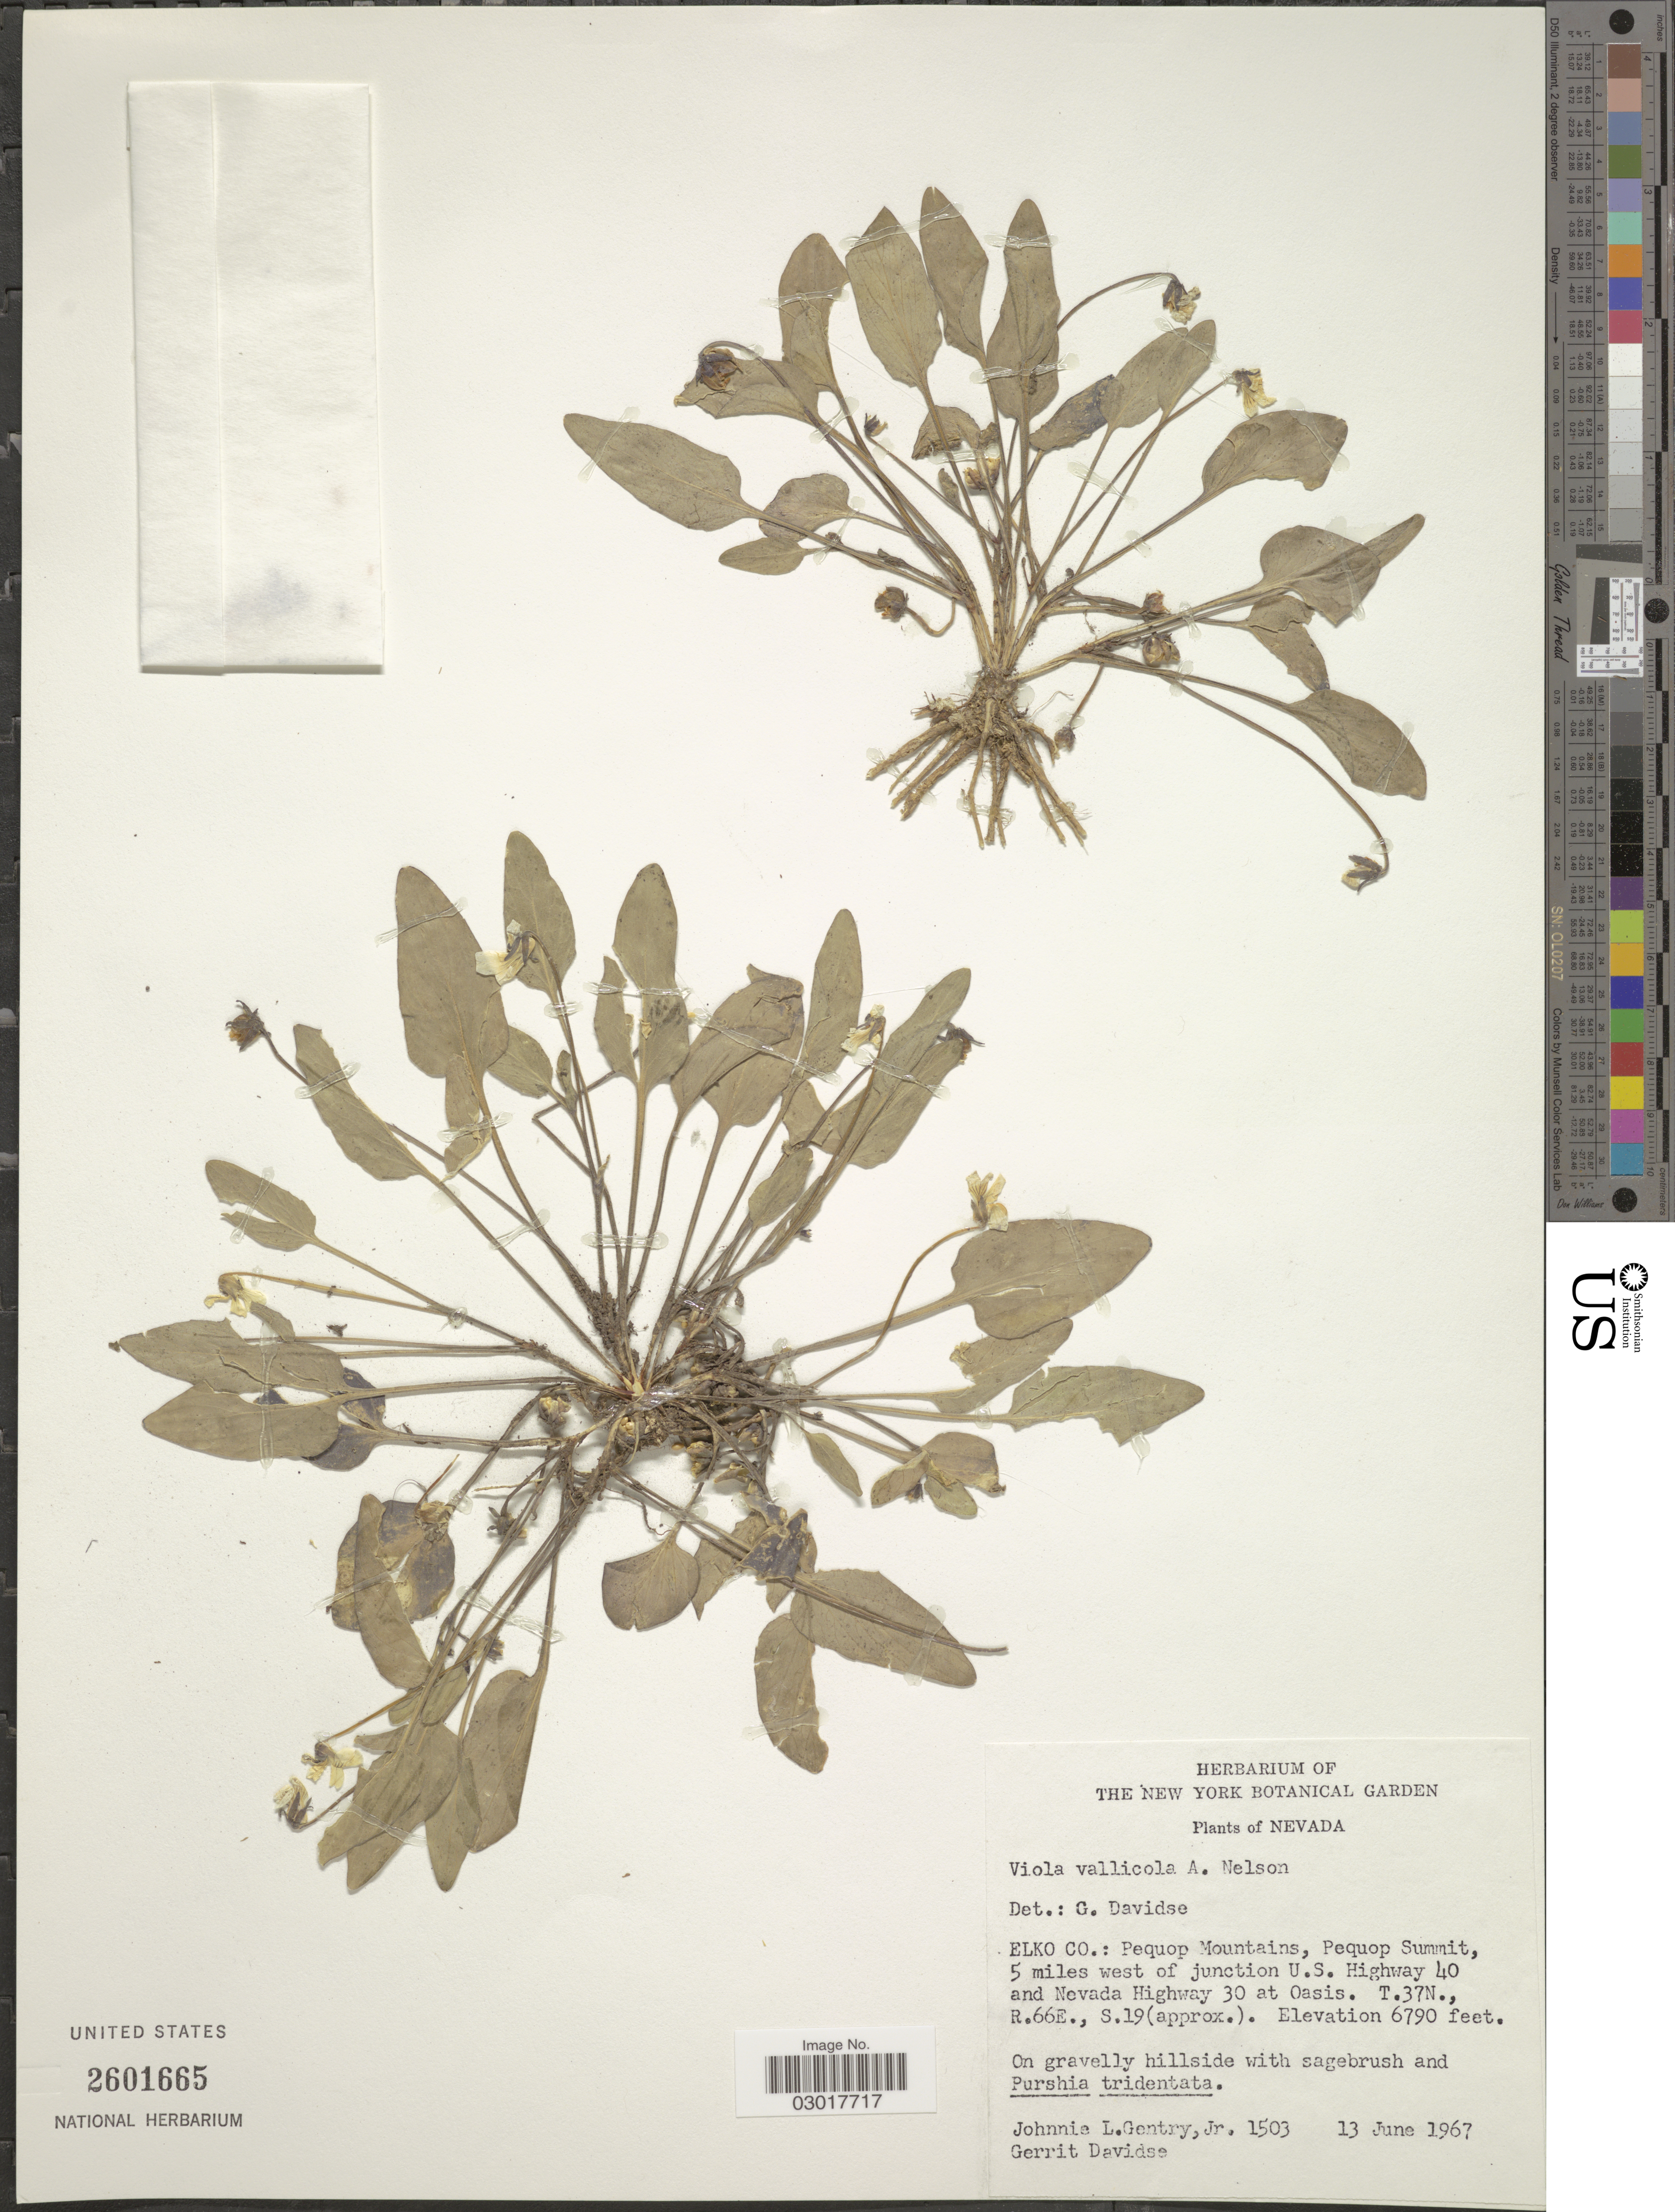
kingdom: Plantae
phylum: Tracheophyta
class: Magnoliopsida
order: Malpighiales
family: Violaceae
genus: Viola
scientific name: Viola vallicola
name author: A. Nelson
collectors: J. L. Gentry & G. Davidse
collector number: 1503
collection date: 1967-06-13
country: United States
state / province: Nevada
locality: Elko Co.: Pequop Mountains, Pequop Summit, 5 miles west of junction U.S. Highway 40 and Nevada Highway 30 at Oasis. T.37N., R.66E., S.19(approx.).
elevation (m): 2070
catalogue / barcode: US 2601665